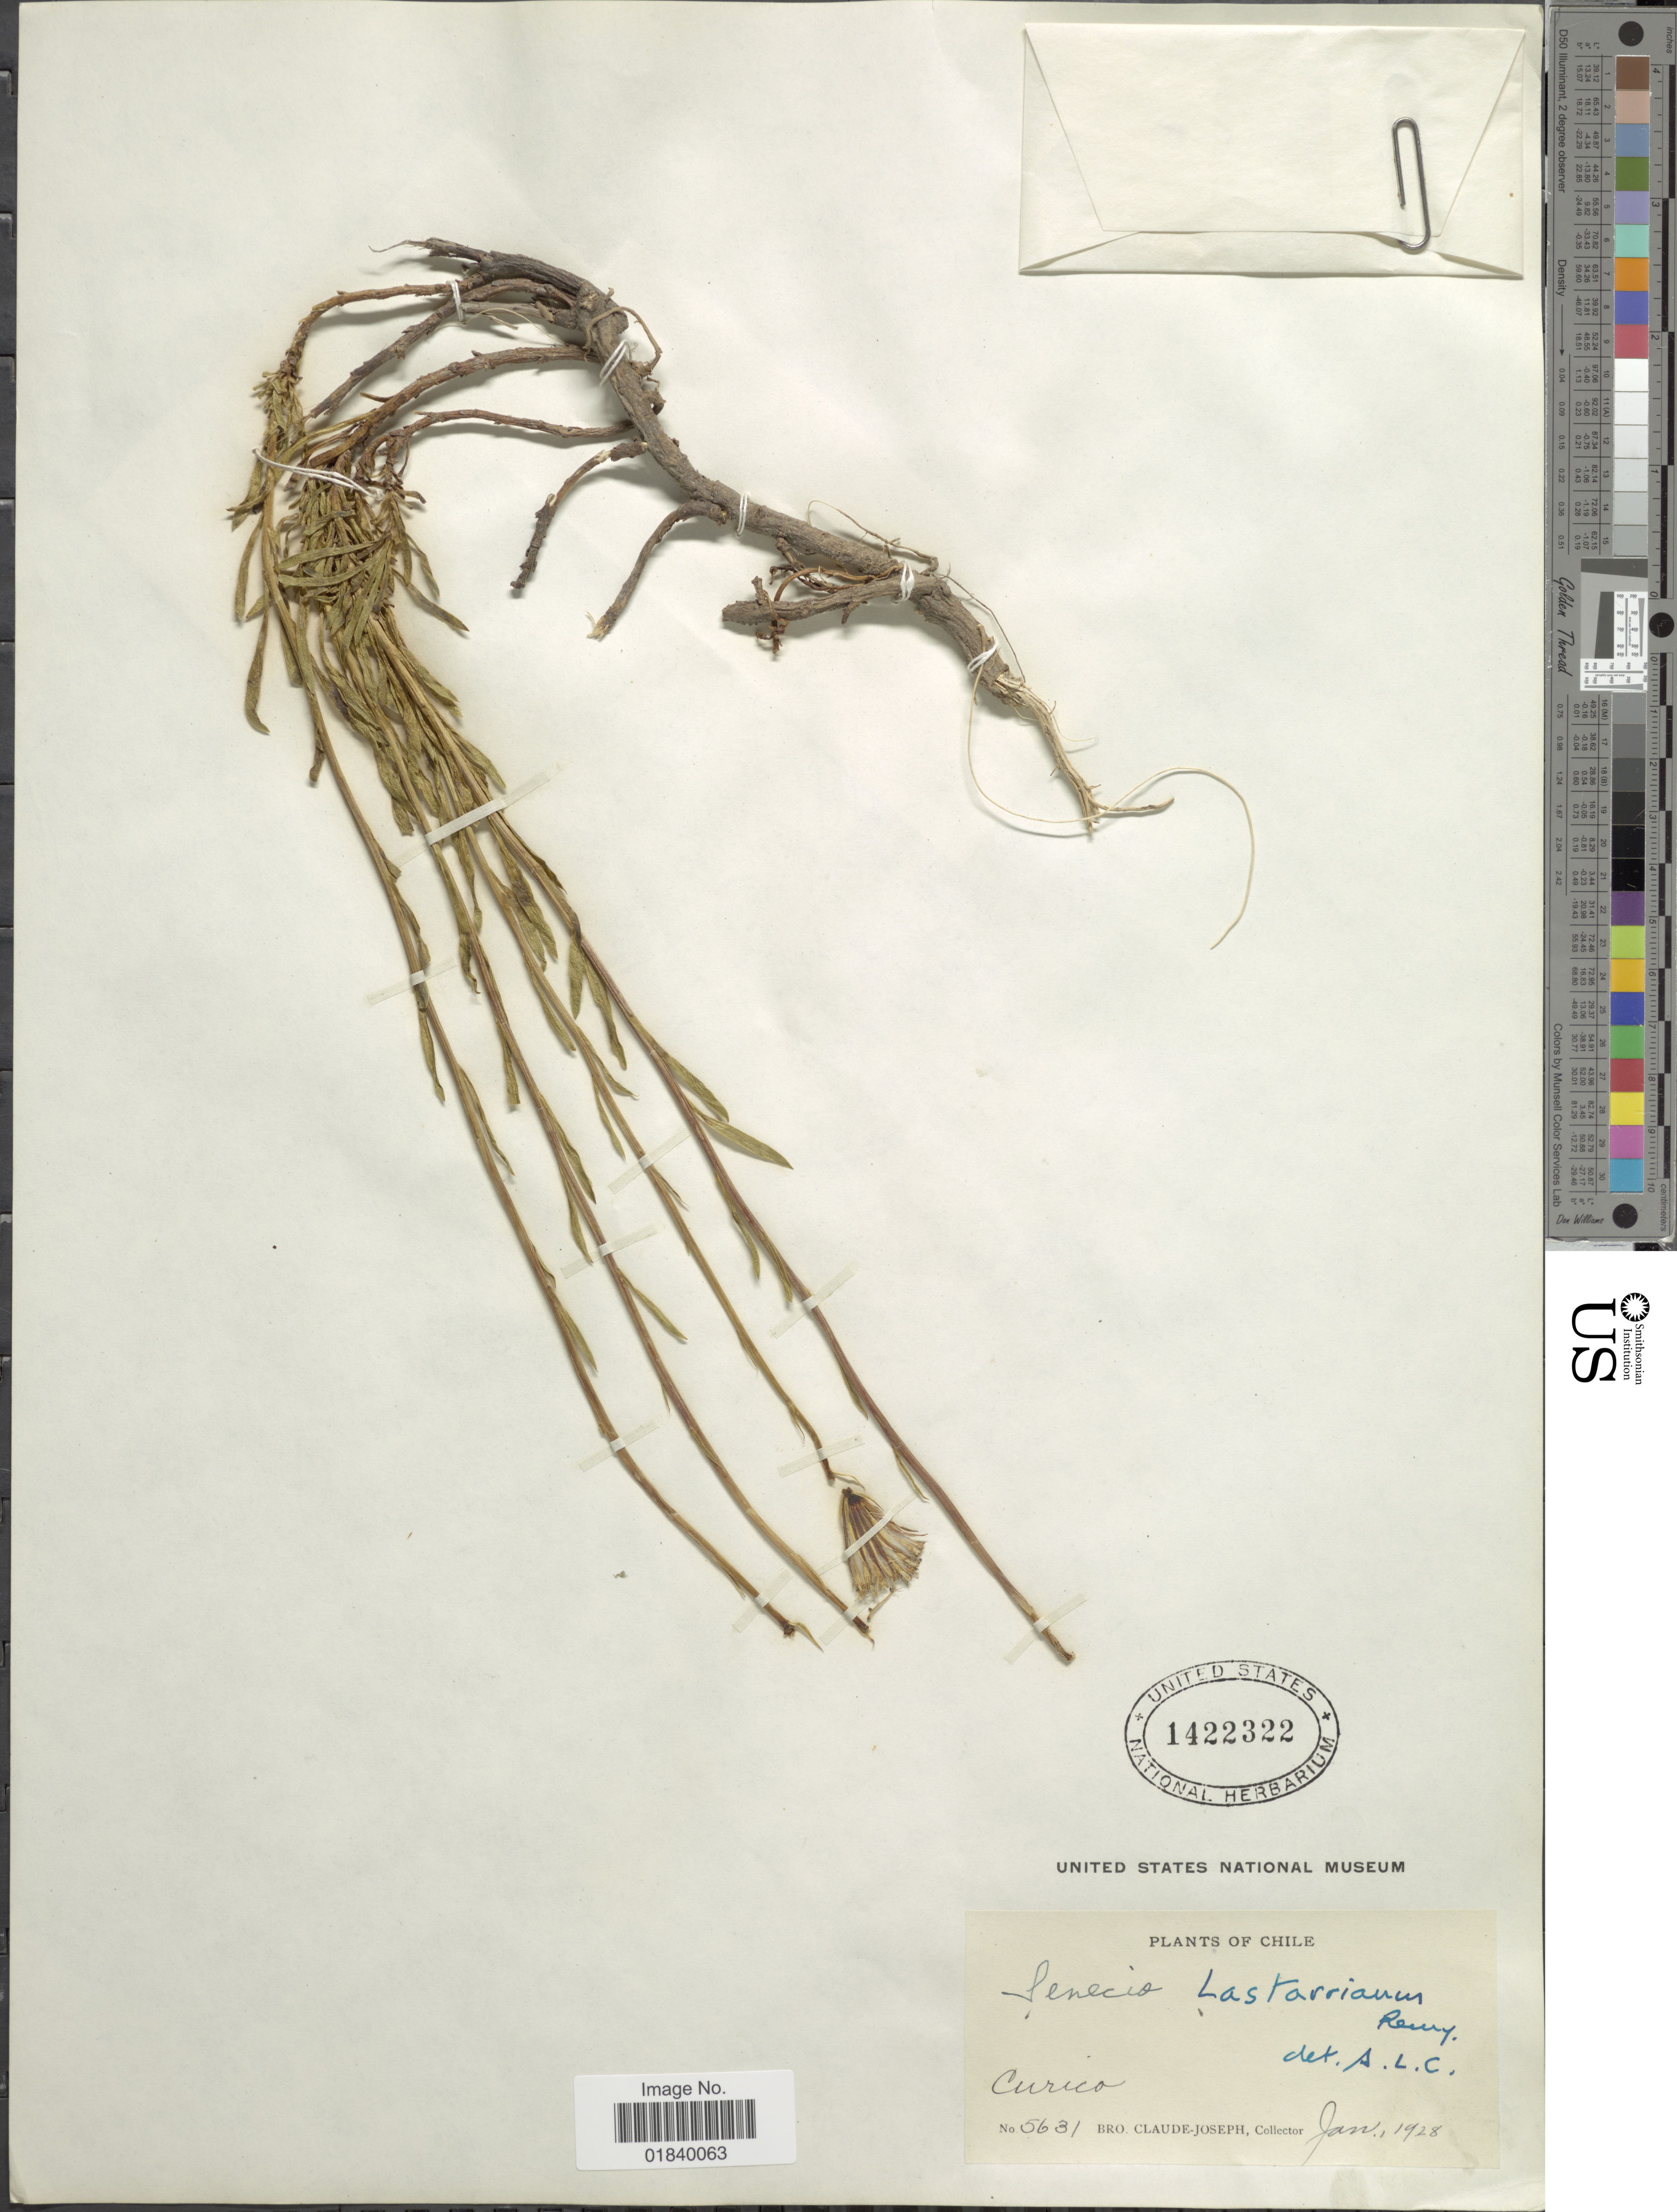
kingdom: Plantae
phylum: Tracheophyta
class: Magnoliopsida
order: Asterales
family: Asteraceae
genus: Senecio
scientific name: Senecio lastarrianus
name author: J. Rémy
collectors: Bro. Claude-Joseph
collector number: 5631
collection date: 1928-01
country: Chile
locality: Curico.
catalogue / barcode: US 1422322